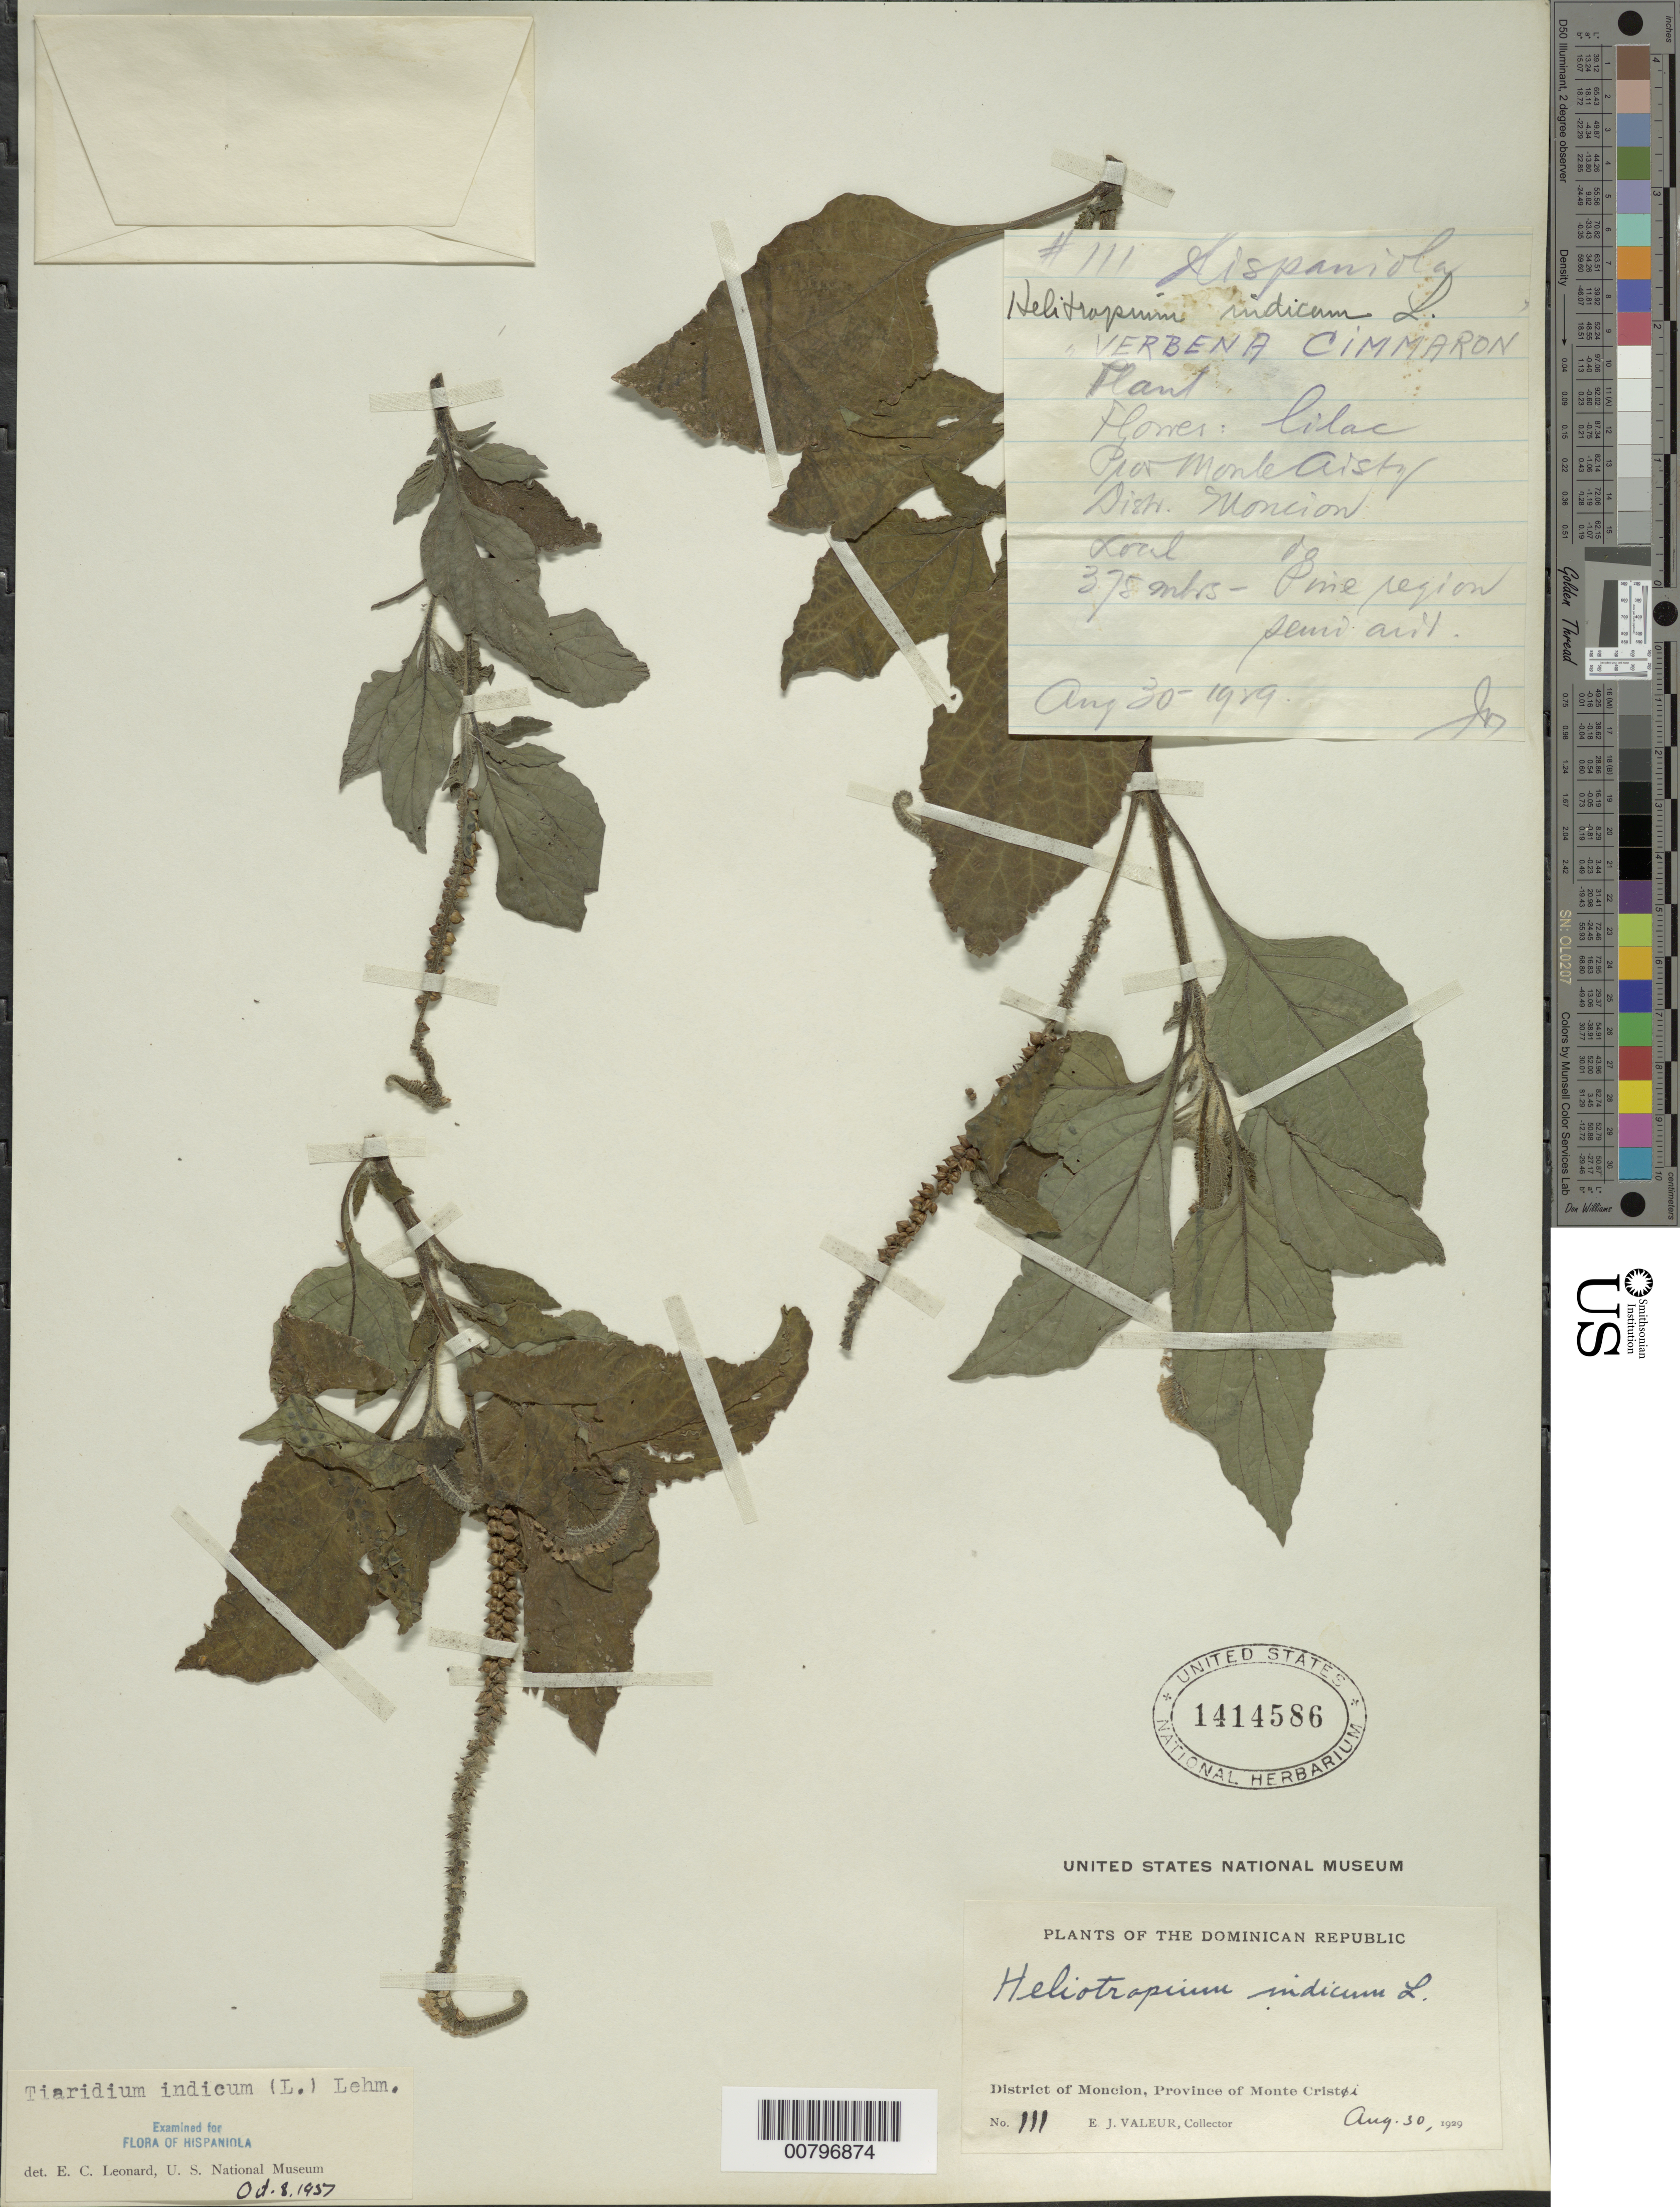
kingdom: Plantae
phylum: Tracheophyta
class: Magnoliopsida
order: Boraginales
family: Heliotropiaceae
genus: Heliotropium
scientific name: Heliotropium indicum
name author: L.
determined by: Leonard, Emery C., (US)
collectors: E. Valeur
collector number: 111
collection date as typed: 30 Aug 1929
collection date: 1929-08-30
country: Dominican Republic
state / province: Monte Cristi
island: Hispaniola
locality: Moncion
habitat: Pine region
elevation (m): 375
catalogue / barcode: US 1414586